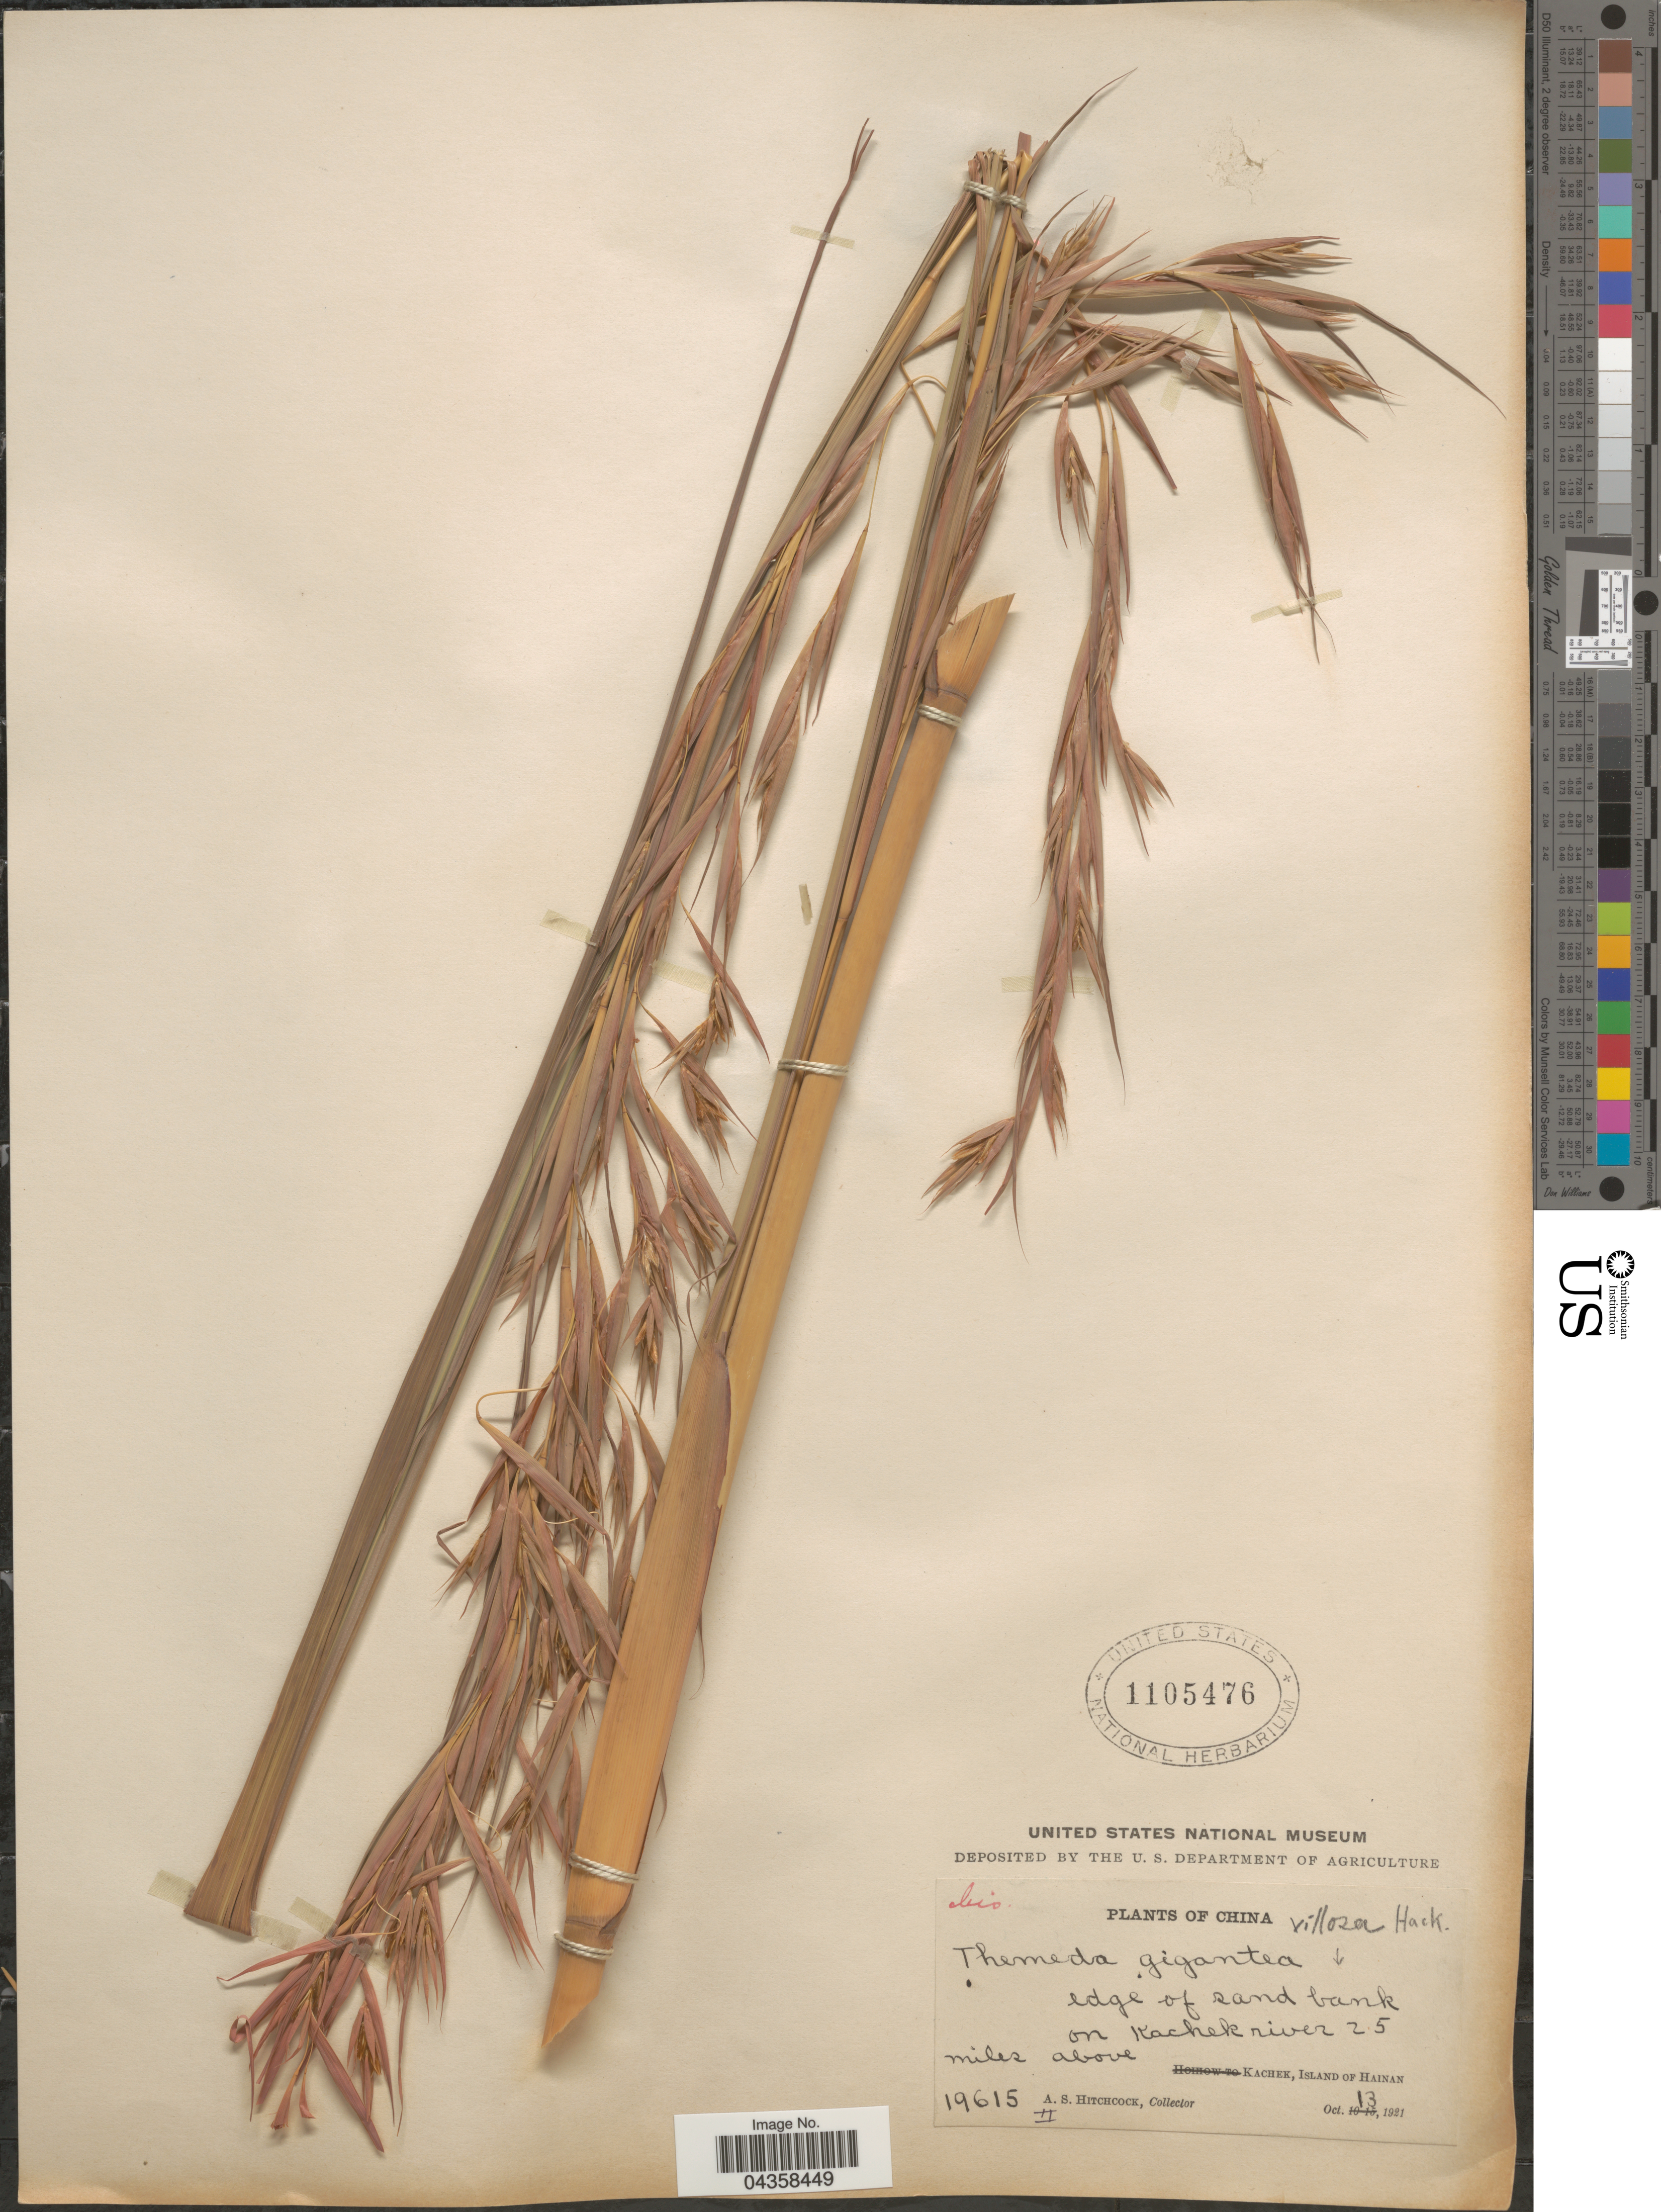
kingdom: Plantae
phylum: Tracheophyta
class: Liliopsida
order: Poales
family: Poaceae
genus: Themeda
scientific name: Themeda villosa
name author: (Lam.) A. Camus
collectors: A. S. Hitchcock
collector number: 19615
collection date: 1921-10-13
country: China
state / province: Hainan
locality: Edge of sand bank on Kachek river 25 miles above Kachek, Island of Hainan.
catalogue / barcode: US 1105476